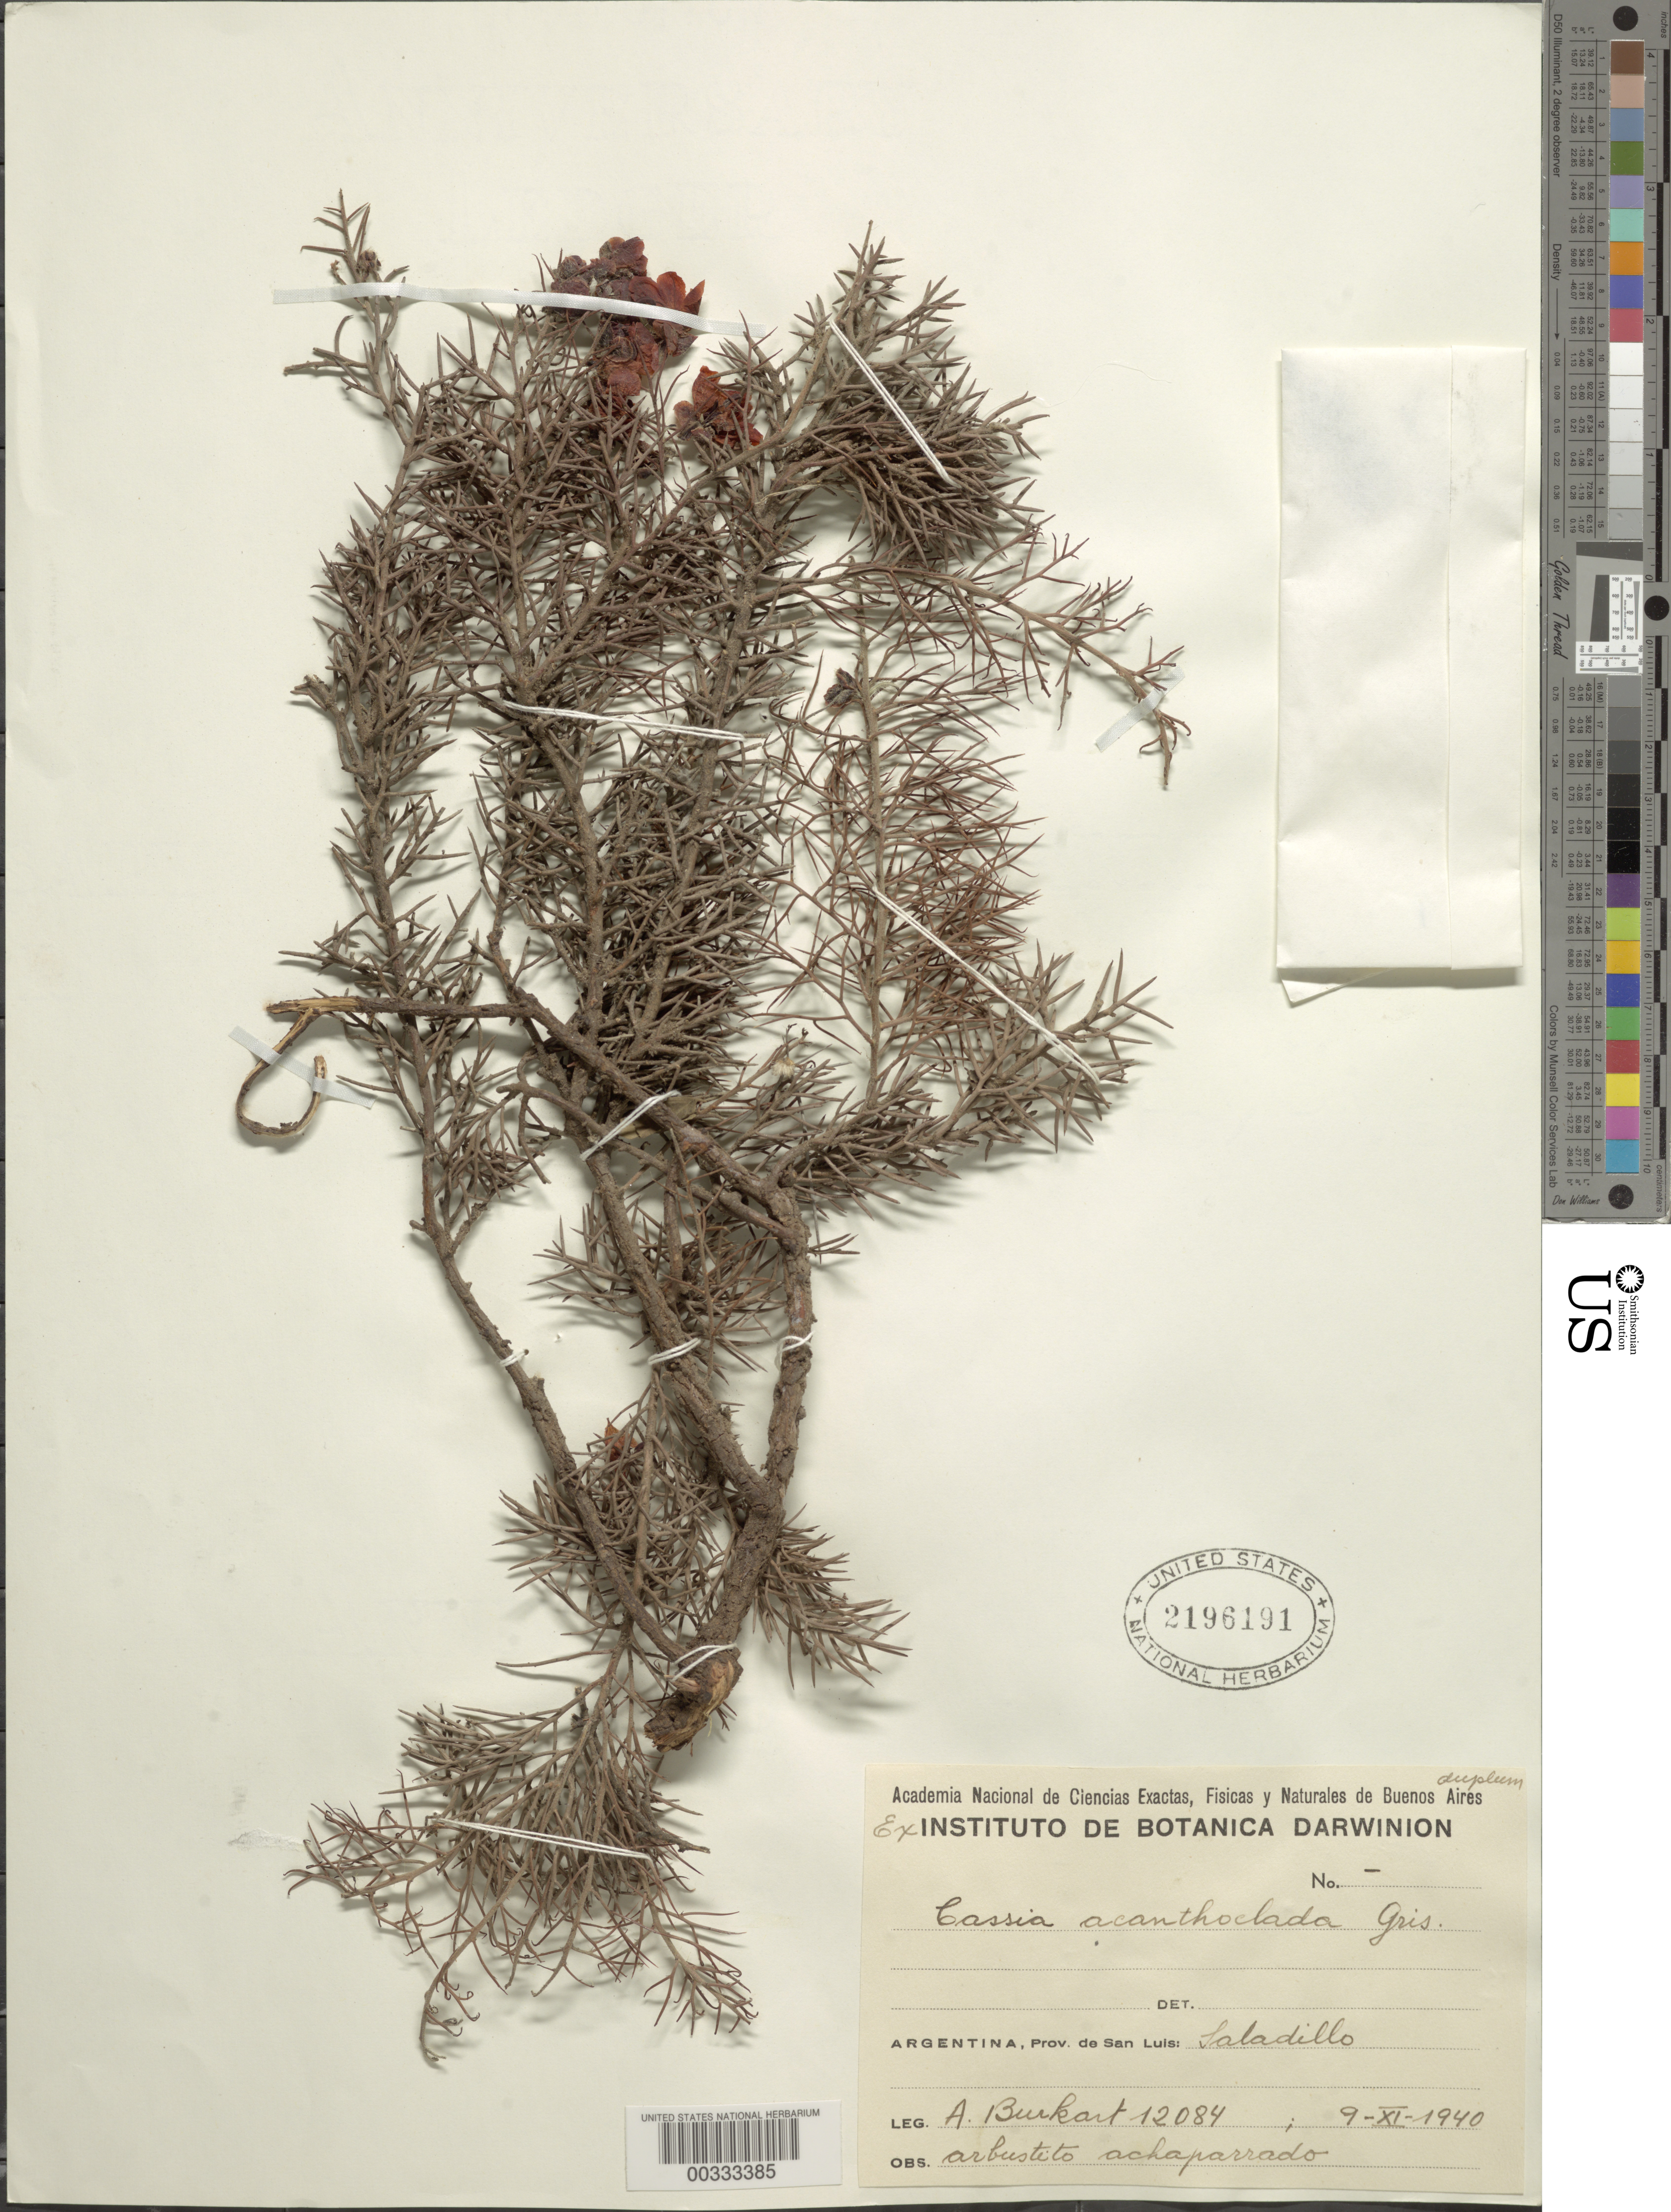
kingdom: Plantae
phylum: Tracheophyta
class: Magnoliopsida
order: Fabales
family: Fabaceae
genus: Senna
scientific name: Senna acanthoclada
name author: (Griseb.) H.S. Irwin & Barneby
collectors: A. E. Burkart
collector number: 12084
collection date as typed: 09 Nov 1940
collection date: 1940-11-09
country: Argentina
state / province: San Luis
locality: Saladillo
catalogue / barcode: US 2196191